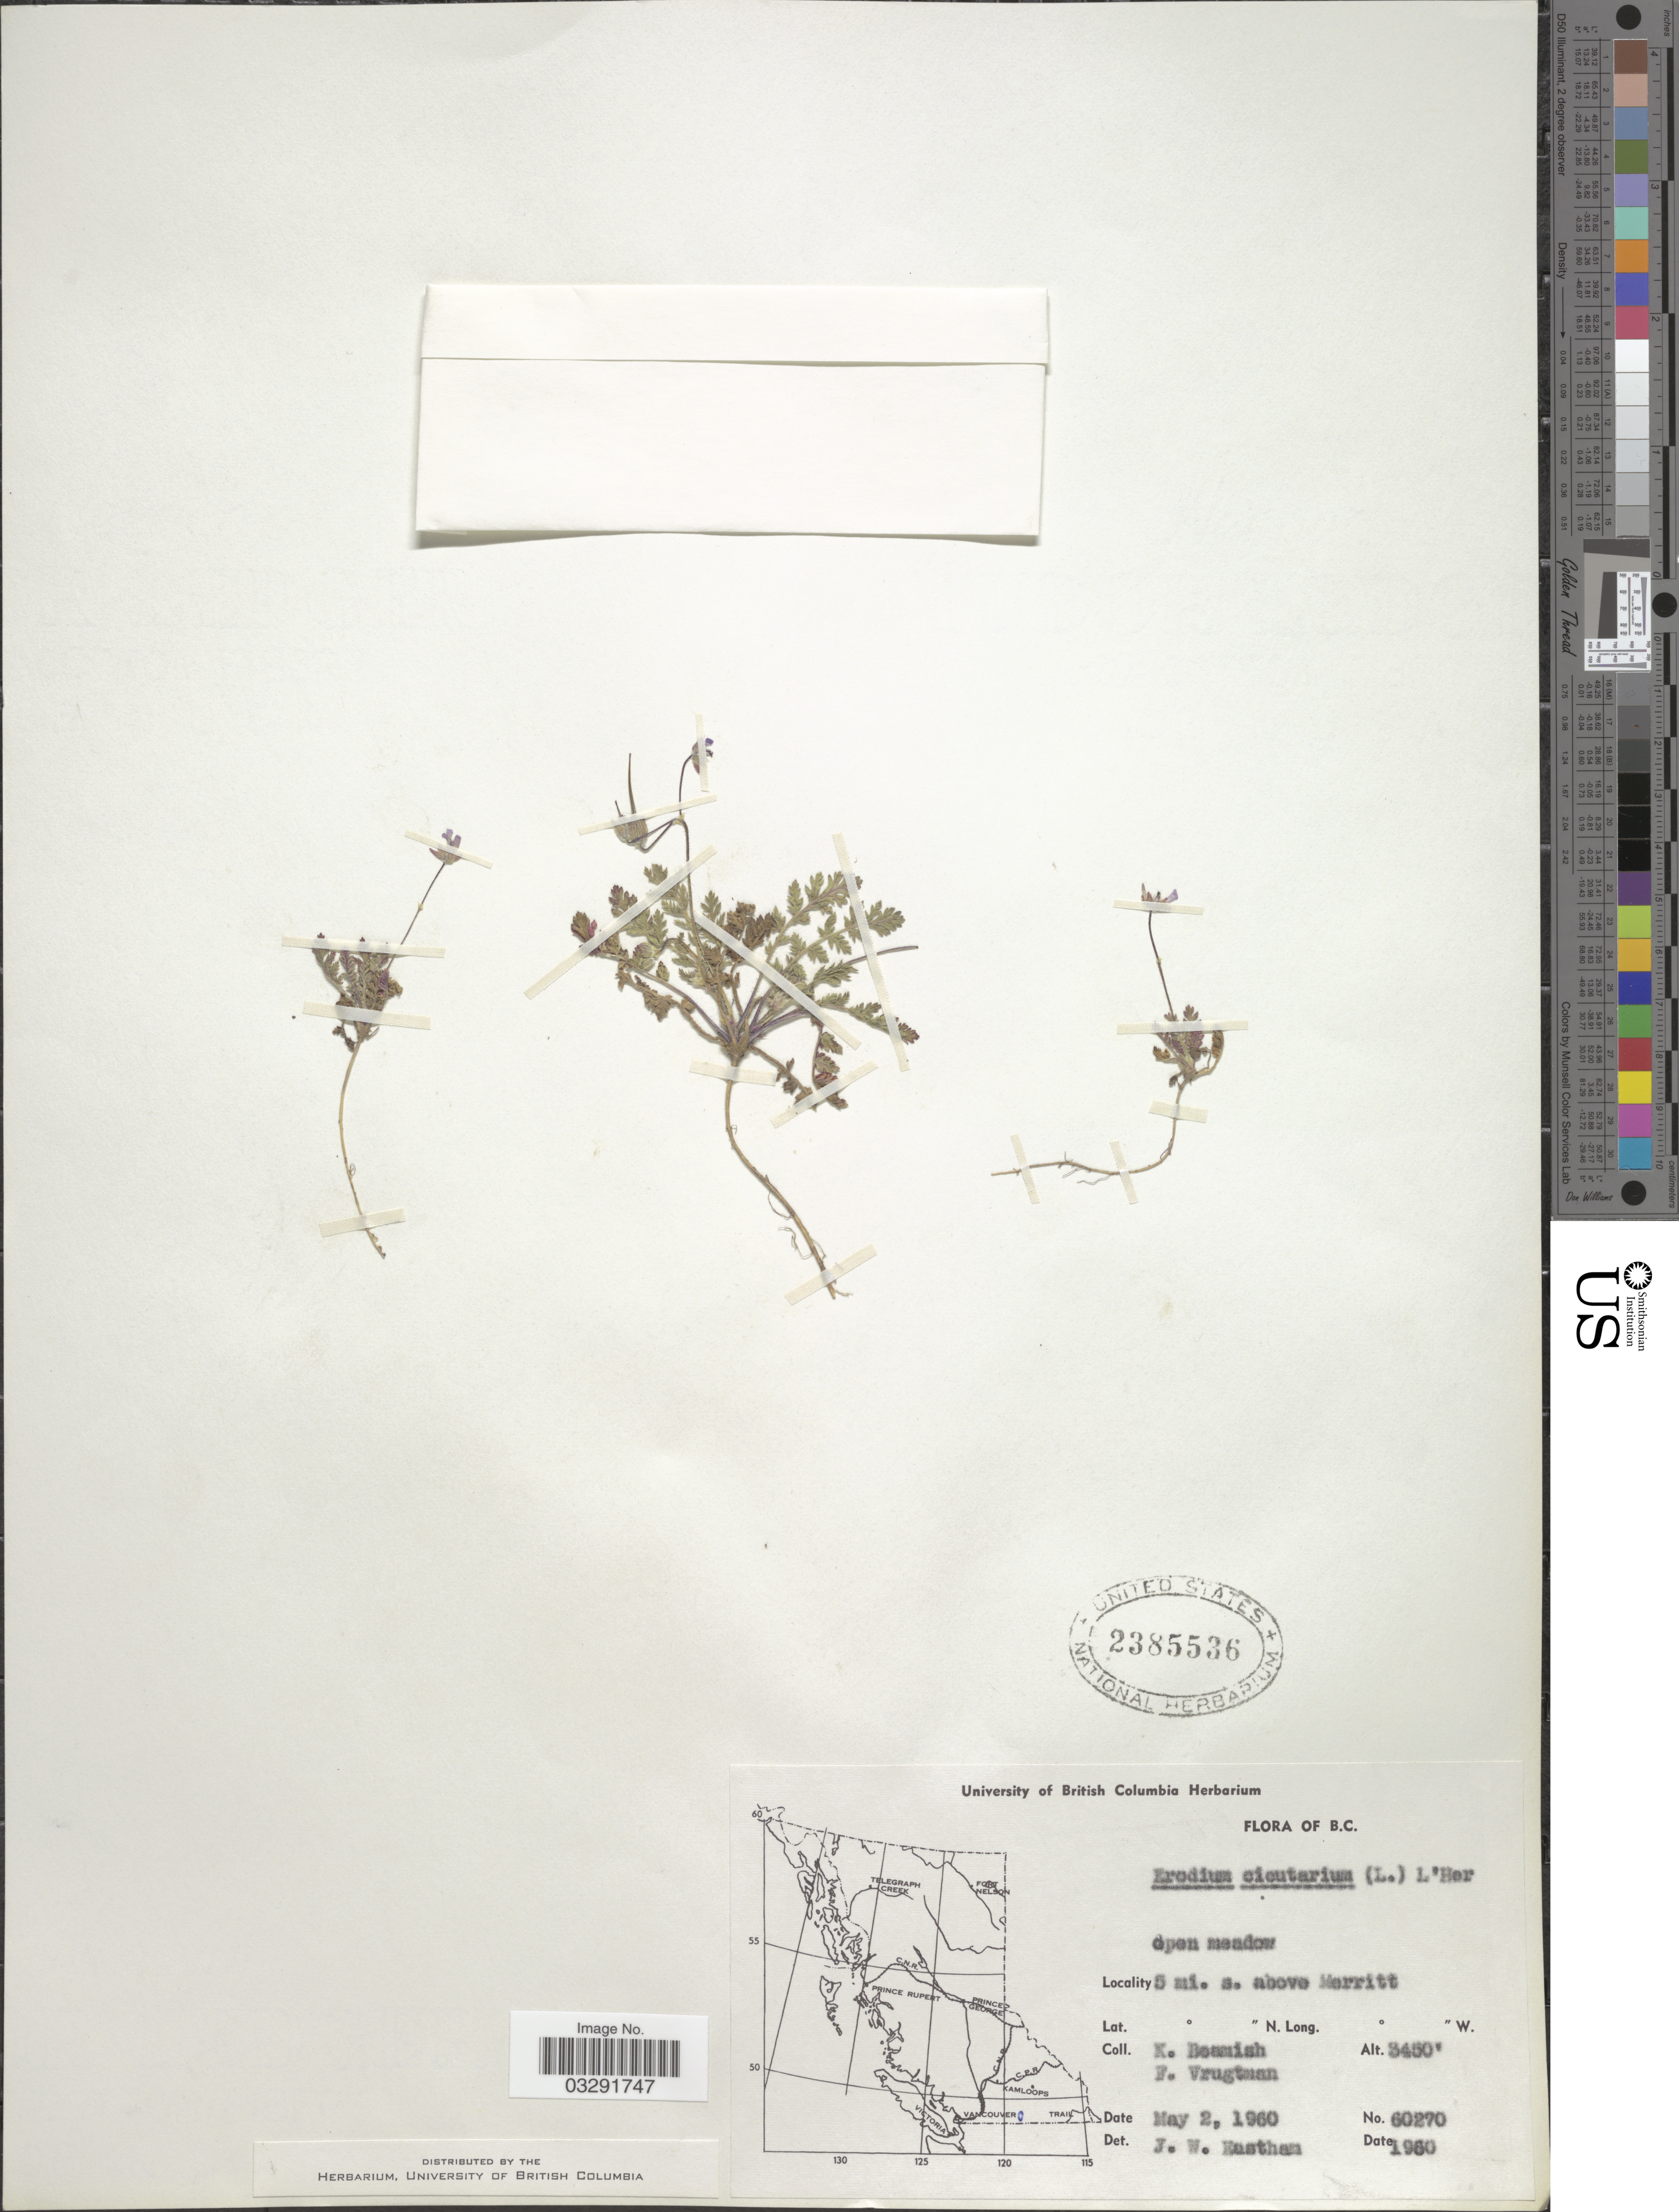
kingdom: Plantae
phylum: Tracheophyta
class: Magnoliopsida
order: Geraniales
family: Geraniaceae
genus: Erodium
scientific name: Erodium cicutarium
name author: (L.) L'Hér.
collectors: K. Beamish & F. Vrugtman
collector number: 60270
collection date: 1960-05-02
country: Canada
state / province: British Columbia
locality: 5 mi. s. above Merritt.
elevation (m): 1052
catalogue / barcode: US 2385536